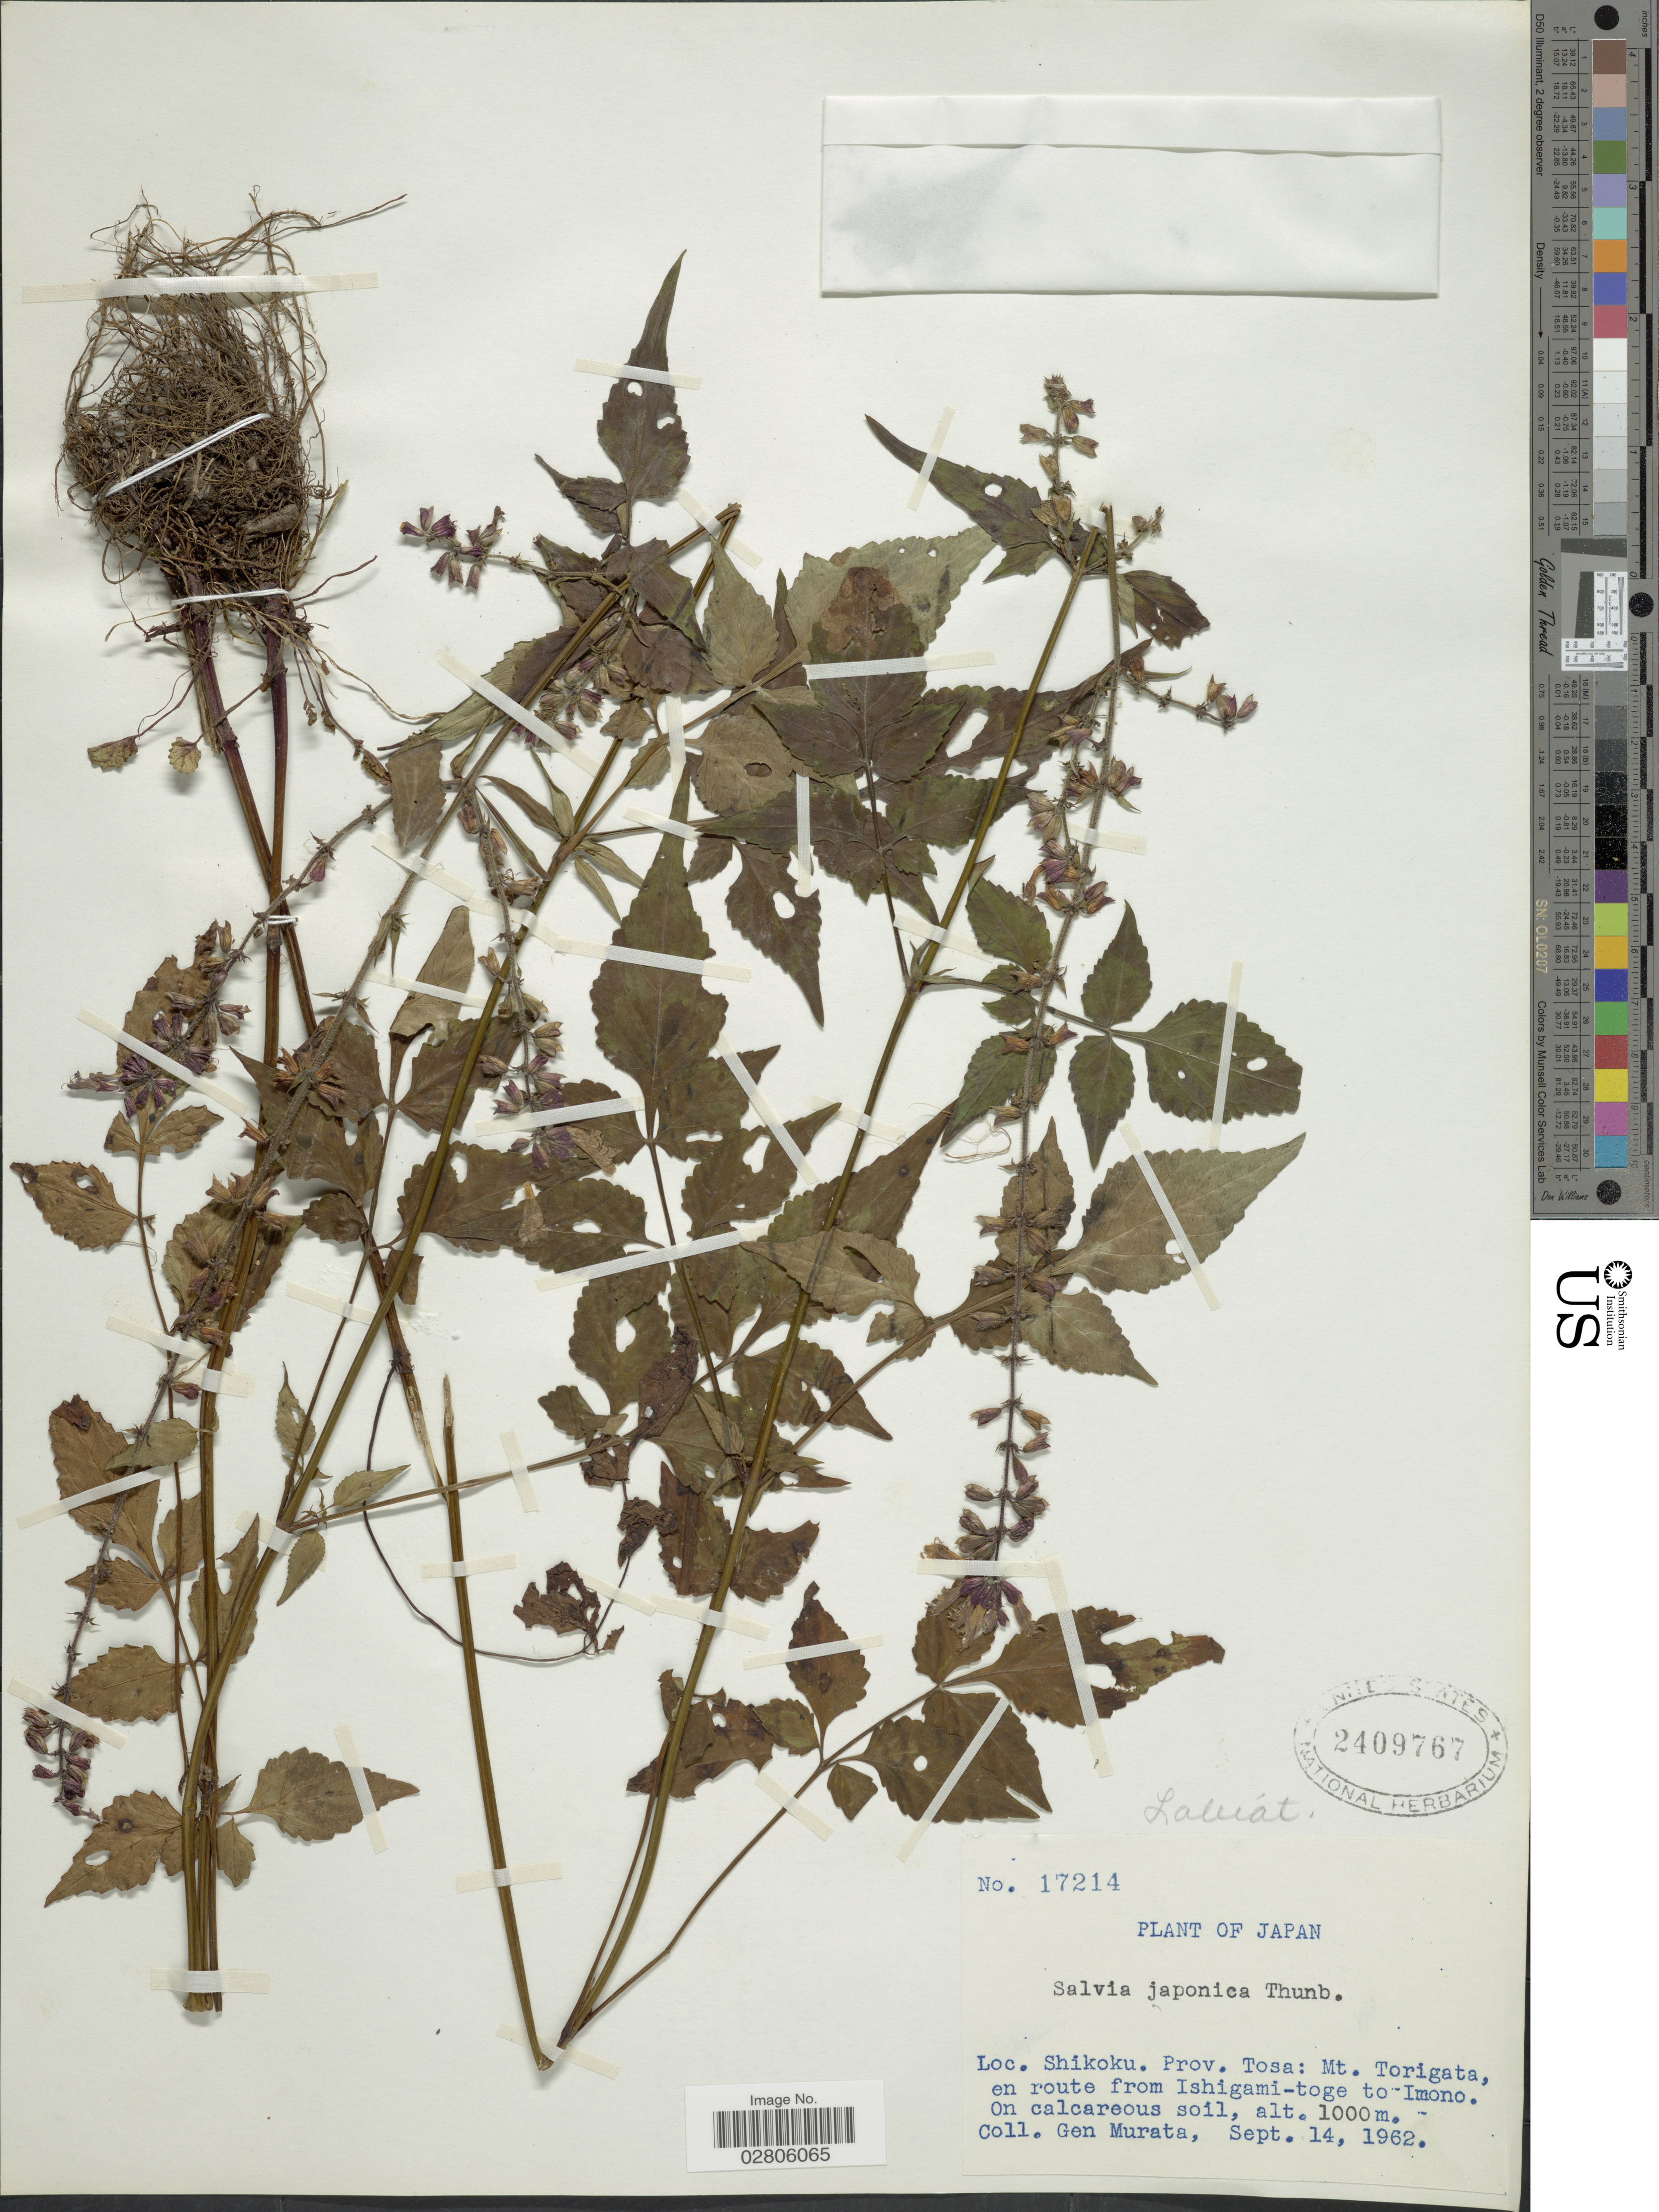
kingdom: Plantae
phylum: Tracheophyta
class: Magnoliopsida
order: Lamiales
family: Lamiaceae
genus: Salvia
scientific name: Salvia japonica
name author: Thunb.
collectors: G. Murata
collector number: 17214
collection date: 1962-09-14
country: Japan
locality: Shikoku. Prov. Tosa: Mt. Torigata, en route from Ishigami-toge to Imono.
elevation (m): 1000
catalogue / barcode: US 2409767